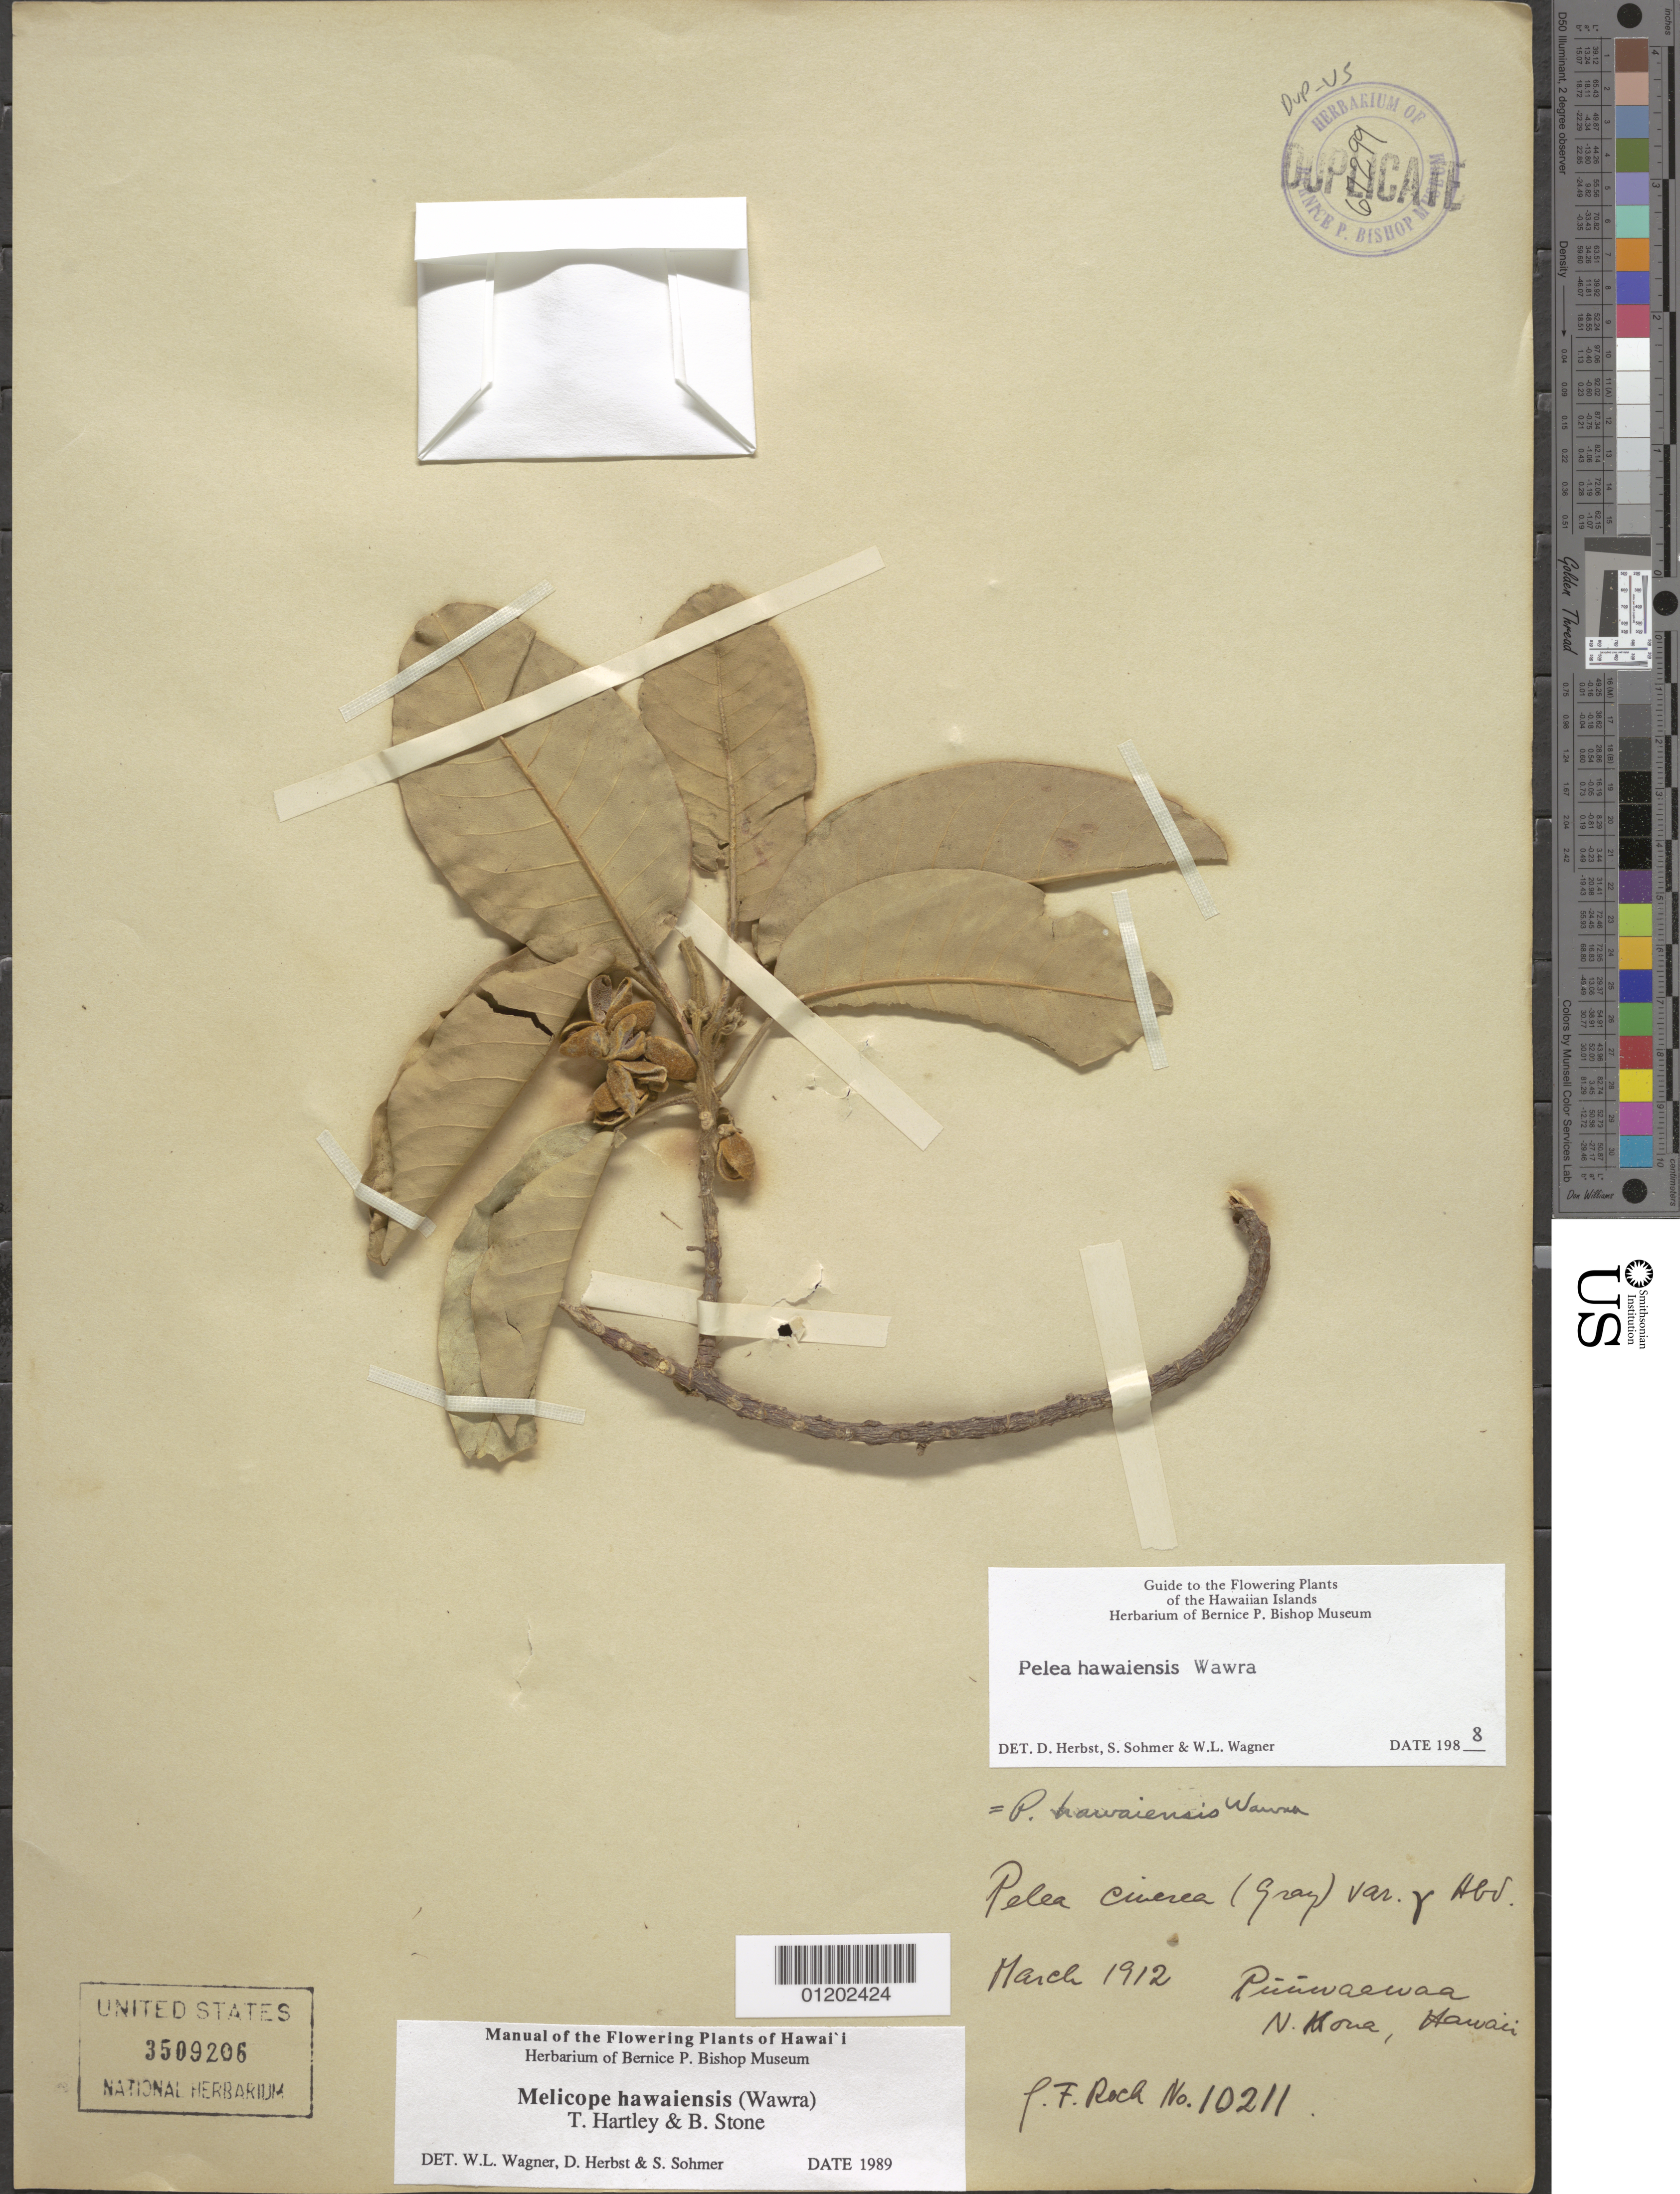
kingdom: Plantae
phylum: Tracheophyta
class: Magnoliopsida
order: Sapindales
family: Rutaceae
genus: Melicope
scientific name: Melicope hawaiensis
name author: (Wawra) T.G. Hartley & B.C. Stone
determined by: Wagner, W. L.; Herbst, D. R.; Sohmer, S. H.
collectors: J. F. Rock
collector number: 10211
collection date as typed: Mar 1912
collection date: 1912-03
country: United States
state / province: Hawaii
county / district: Hawaii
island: Hawaii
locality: N Kona, Puuwaawaa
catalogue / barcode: US 3509206